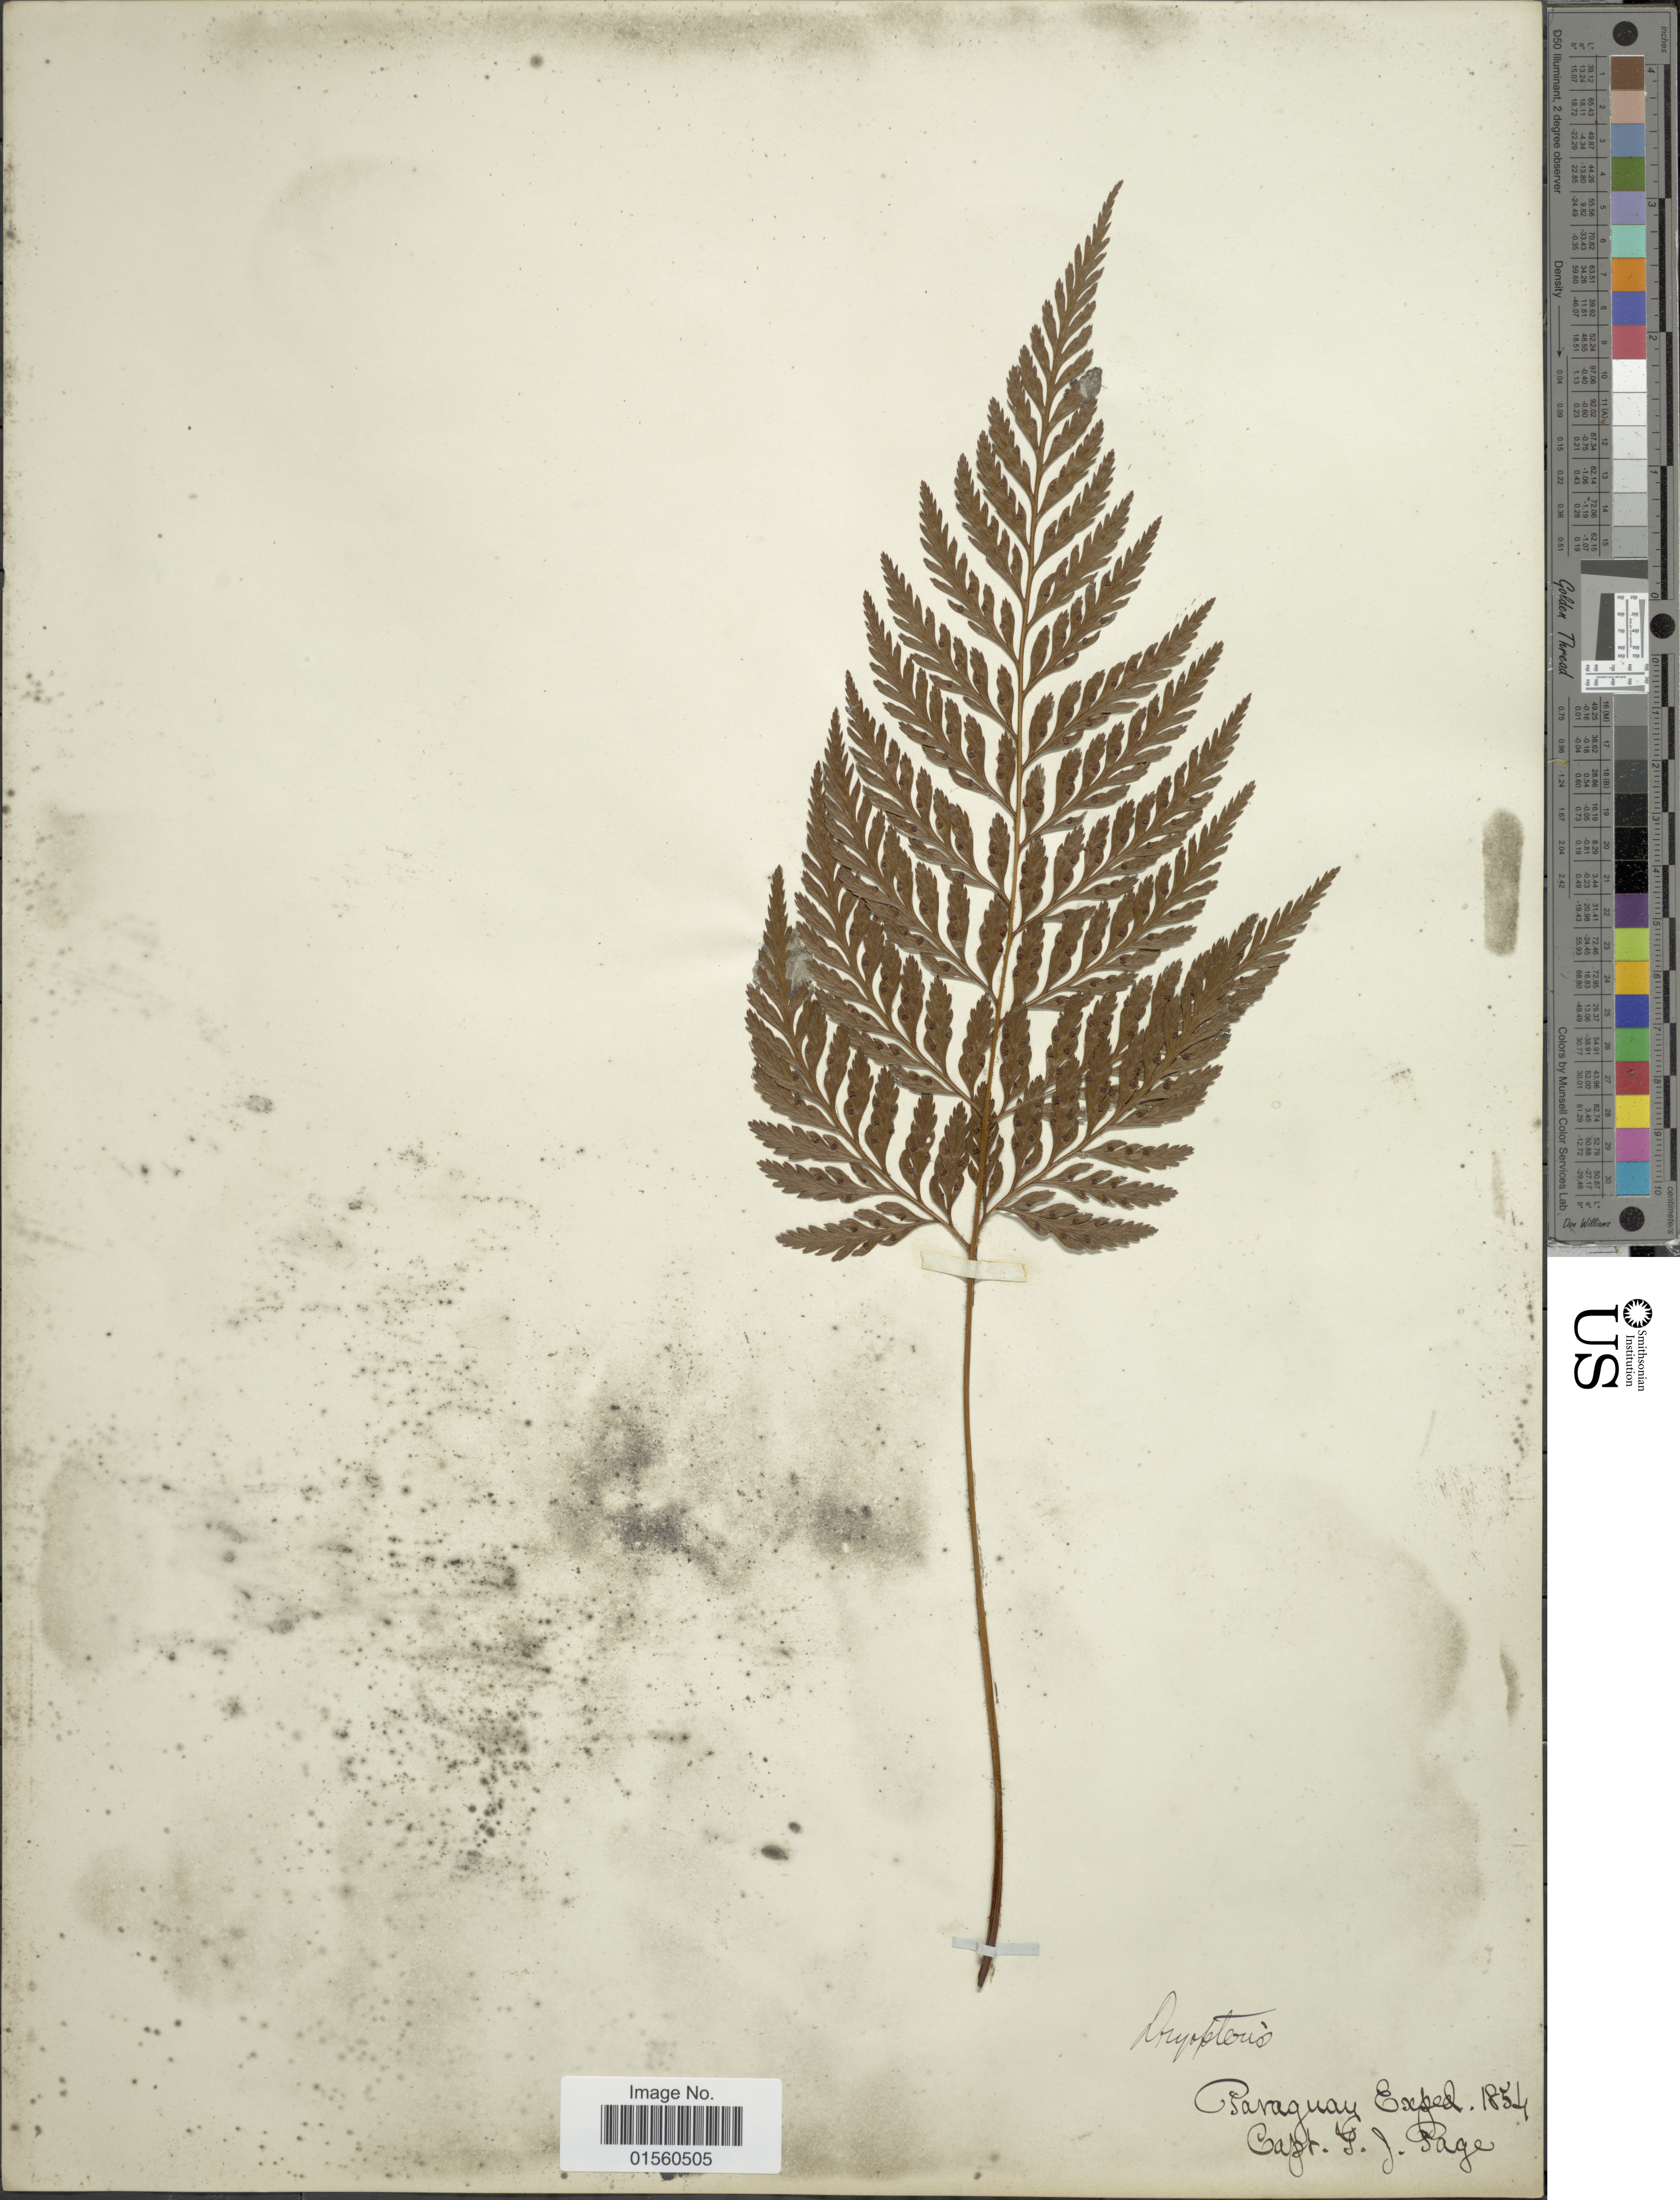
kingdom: Plantae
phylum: Tracheophyta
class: Polypodiopsida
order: Polypodiales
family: Dryopteridaceae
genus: Parapolystichum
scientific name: Parapolystichum effusum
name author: (Sw.) Ching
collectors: T. J. Page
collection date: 1854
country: Paraguay